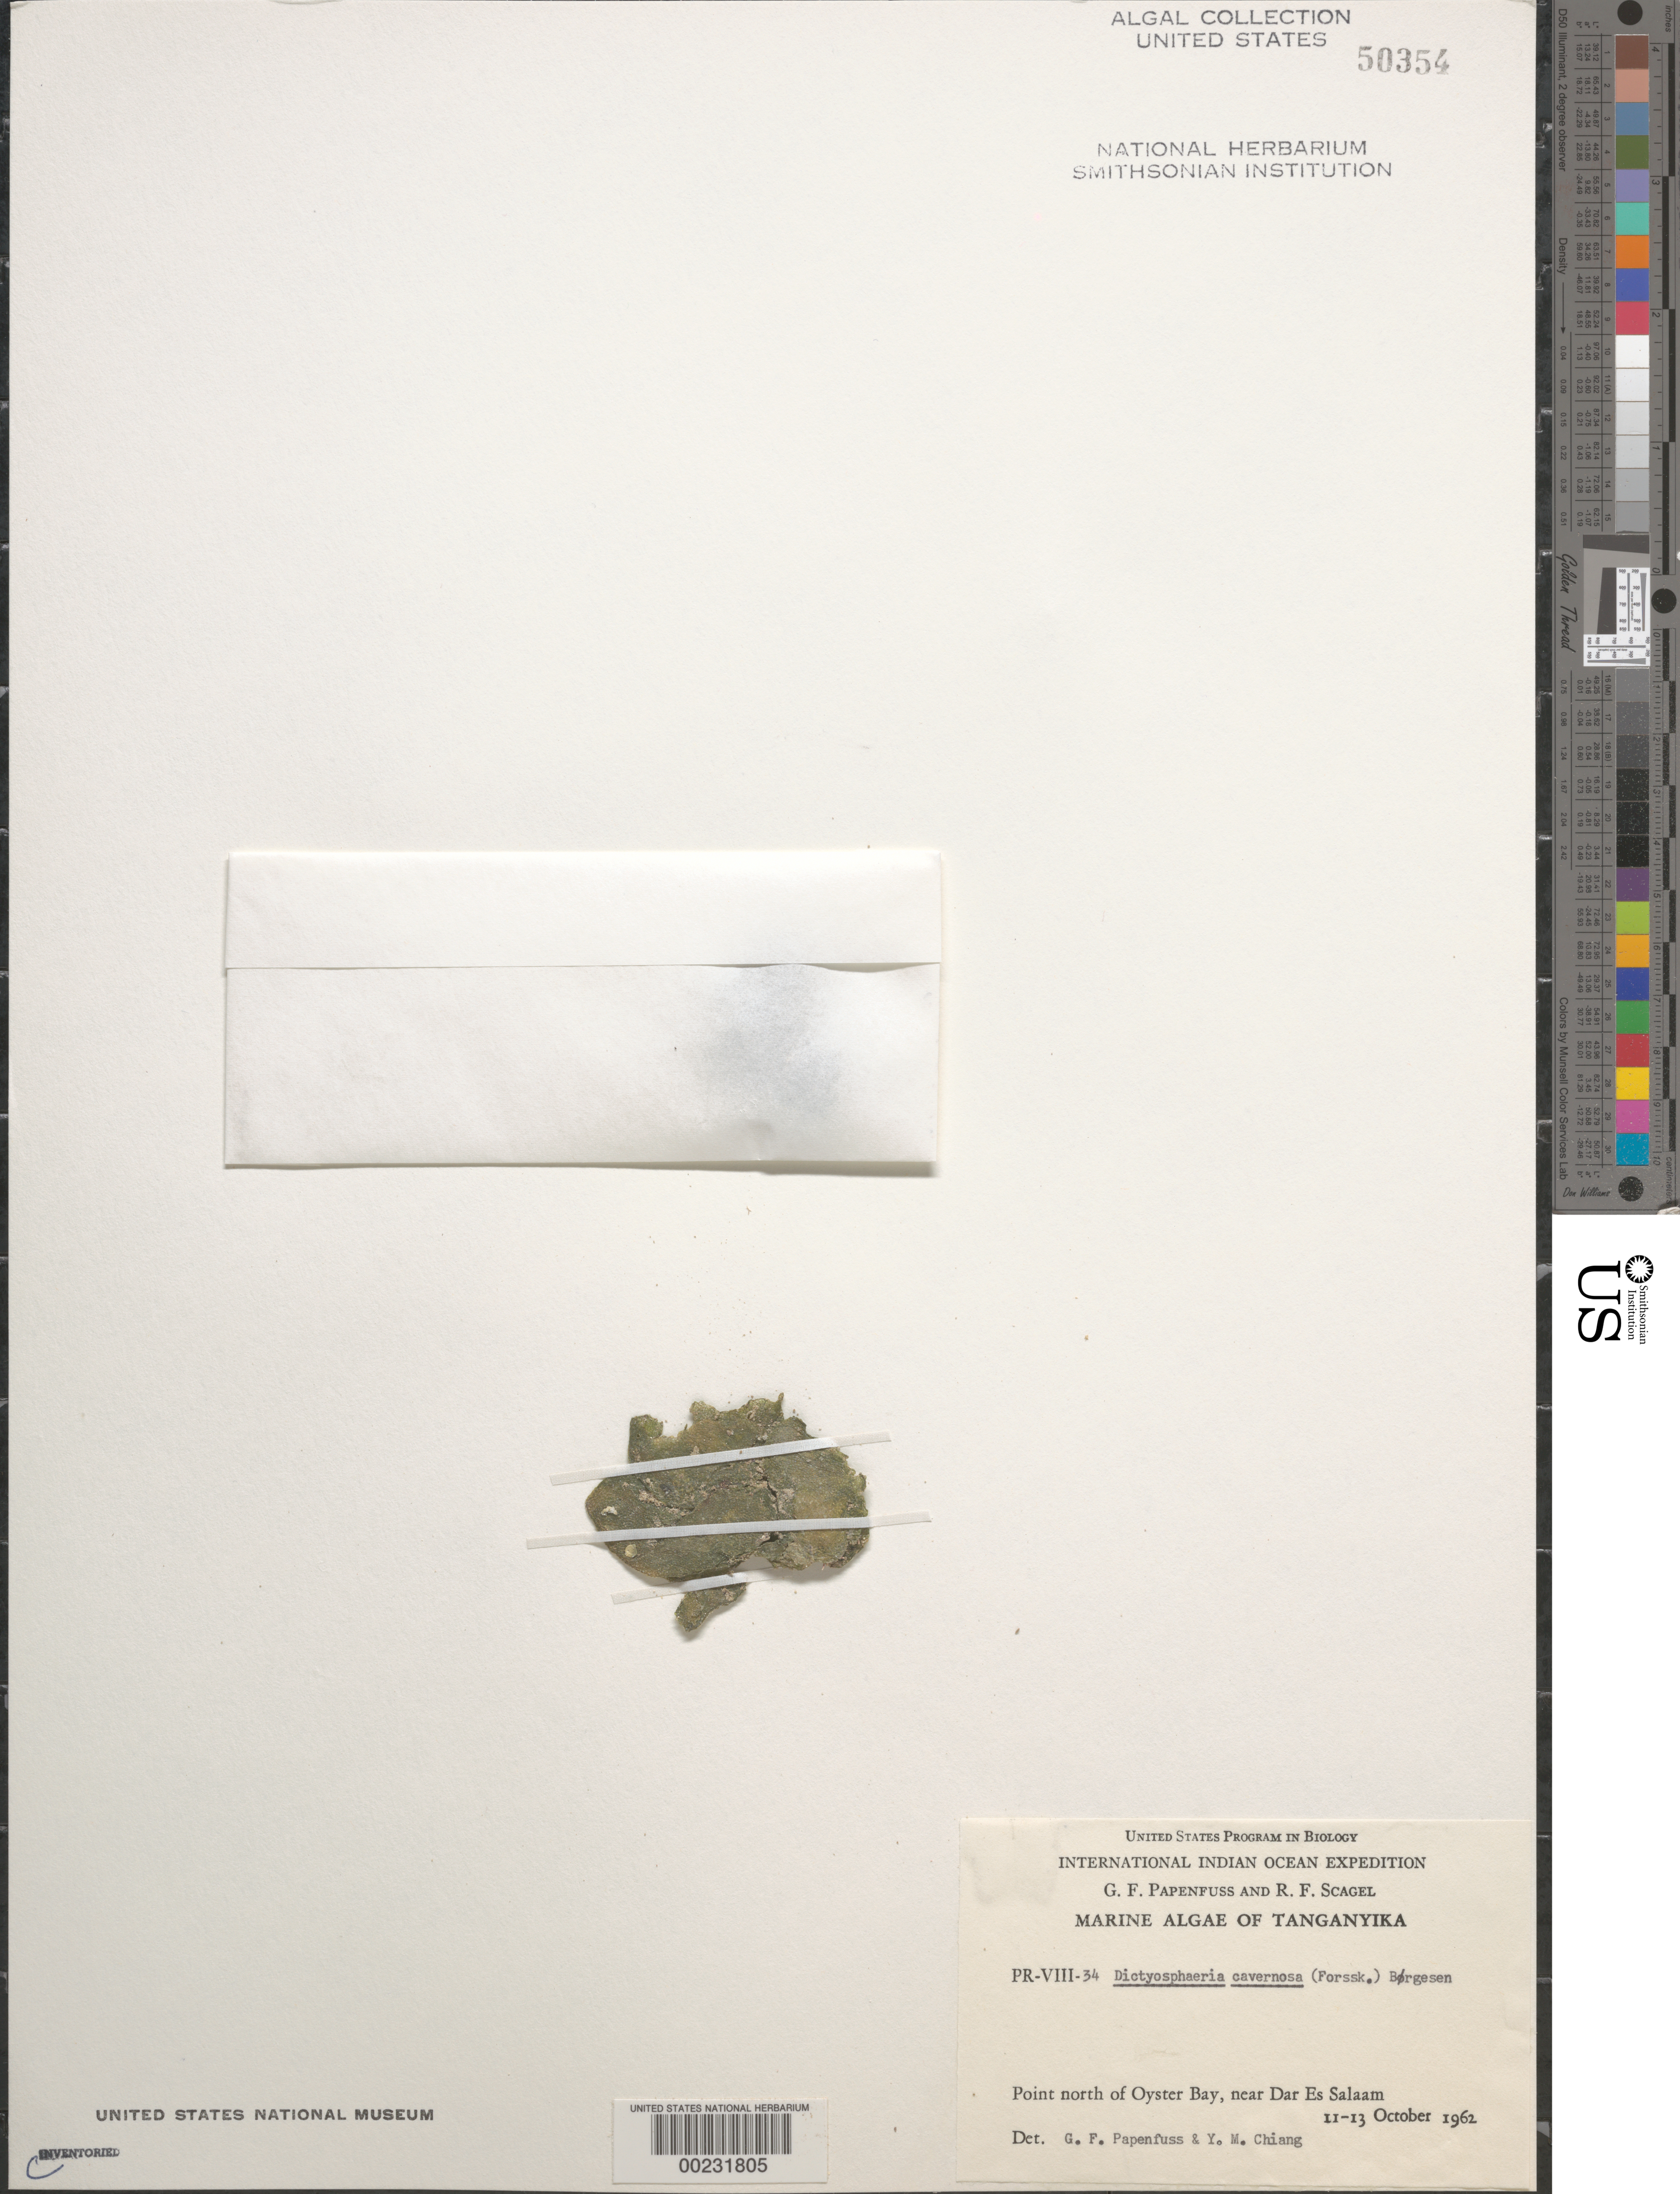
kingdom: Plantae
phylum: Chlorophyta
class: Ulvophyceae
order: Siphonocladales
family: Siphonocladaceae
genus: Dictyosphaeria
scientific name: Dictyosphaeria cavernosa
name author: (Forssk.) Børgesen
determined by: Papenfuss, G. F.; Chiang, Y. M.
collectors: G. Papenfuss & R. F. Scagel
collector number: PR-VIII-34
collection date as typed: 11 Oct 1962 to 13 Oct 1962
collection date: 1962-10-11/1962-10-13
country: Tanzania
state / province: Dar es Salaam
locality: Point north of Oyster Bay, near Dar Es Salaam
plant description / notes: International Indian Ocean Expedition, 1962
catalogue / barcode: US 50354